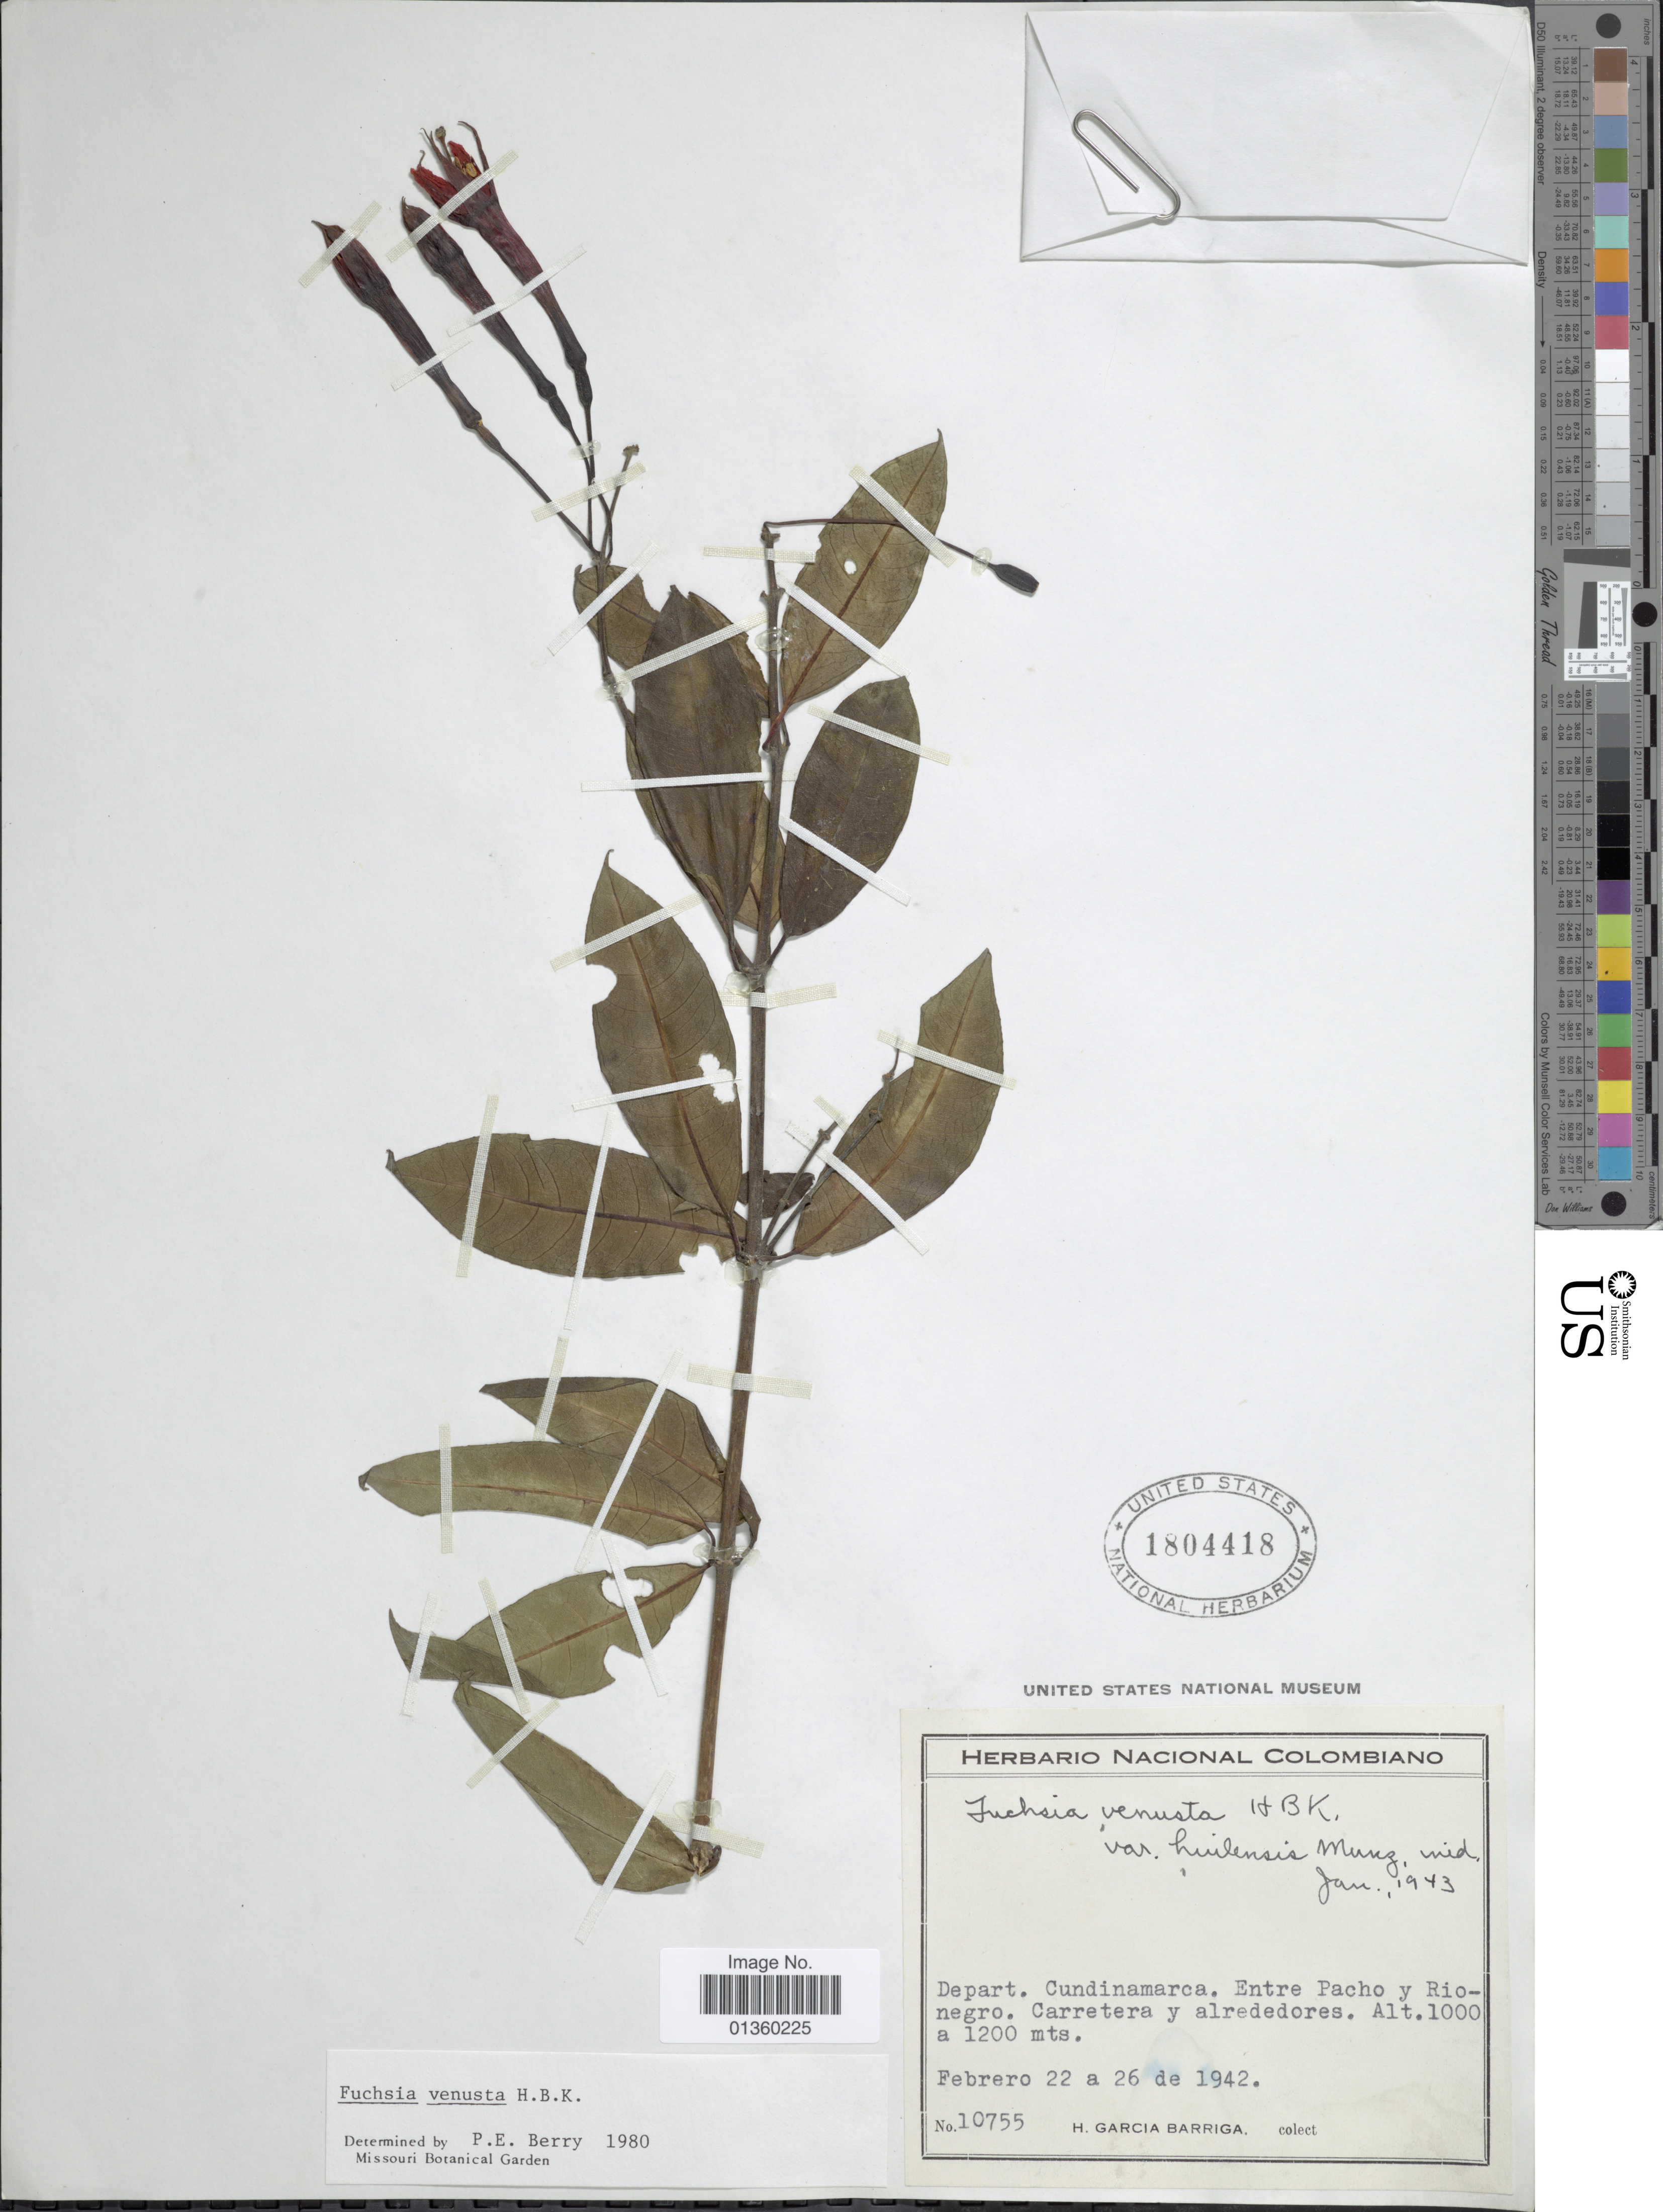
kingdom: Plantae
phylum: Tracheophyta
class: Magnoliopsida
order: Myrtales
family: Onagraceae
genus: Fuchsia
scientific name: Fuchsia venusta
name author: Kunth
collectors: H. García Barriga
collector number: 10755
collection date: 1942-02-22/1942-02-26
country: Colombia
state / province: Cundinamarca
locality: Entre Pacho y Rionegro. Carretera y alrededores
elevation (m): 1000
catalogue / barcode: US 1804418